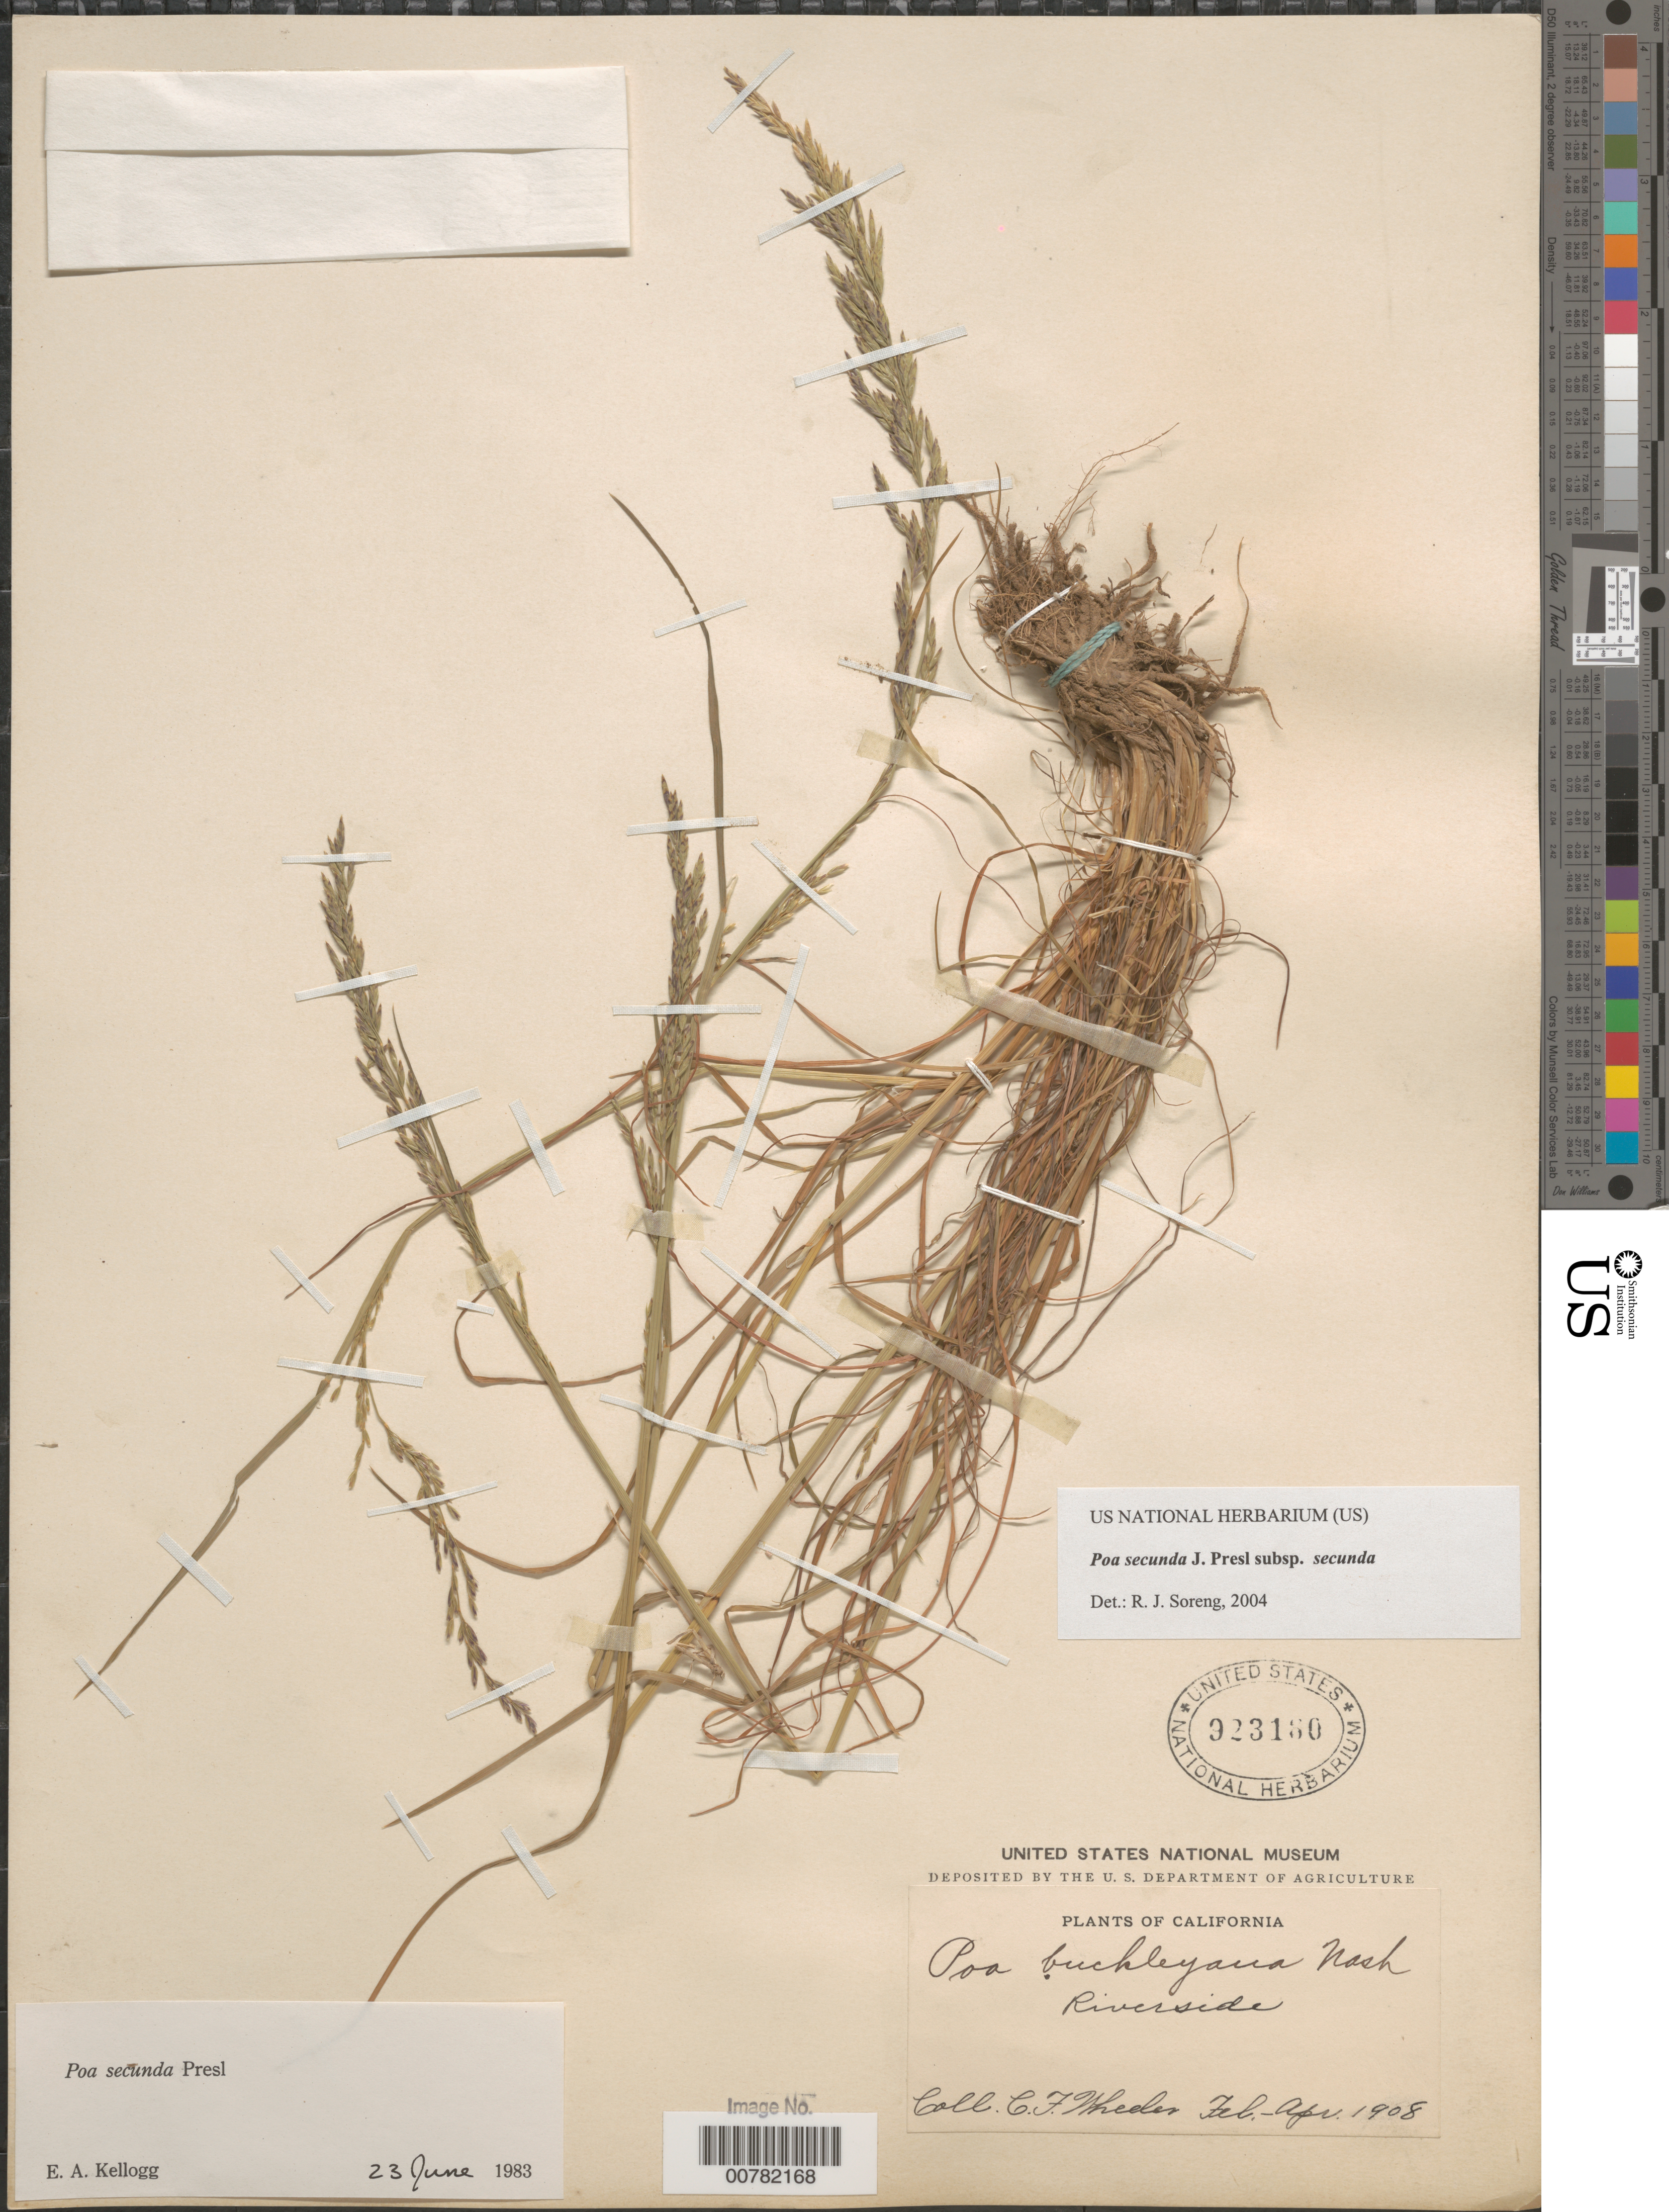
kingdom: Plantae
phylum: Tracheophyta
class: Liliopsida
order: Poales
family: Poaceae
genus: Poa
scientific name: Poa secunda subsp. secunda var. secunda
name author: J. Presl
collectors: C. Wheeler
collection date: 1908-02/1908-04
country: United States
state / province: California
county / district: Riverside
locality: Riverside.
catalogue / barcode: US 923180